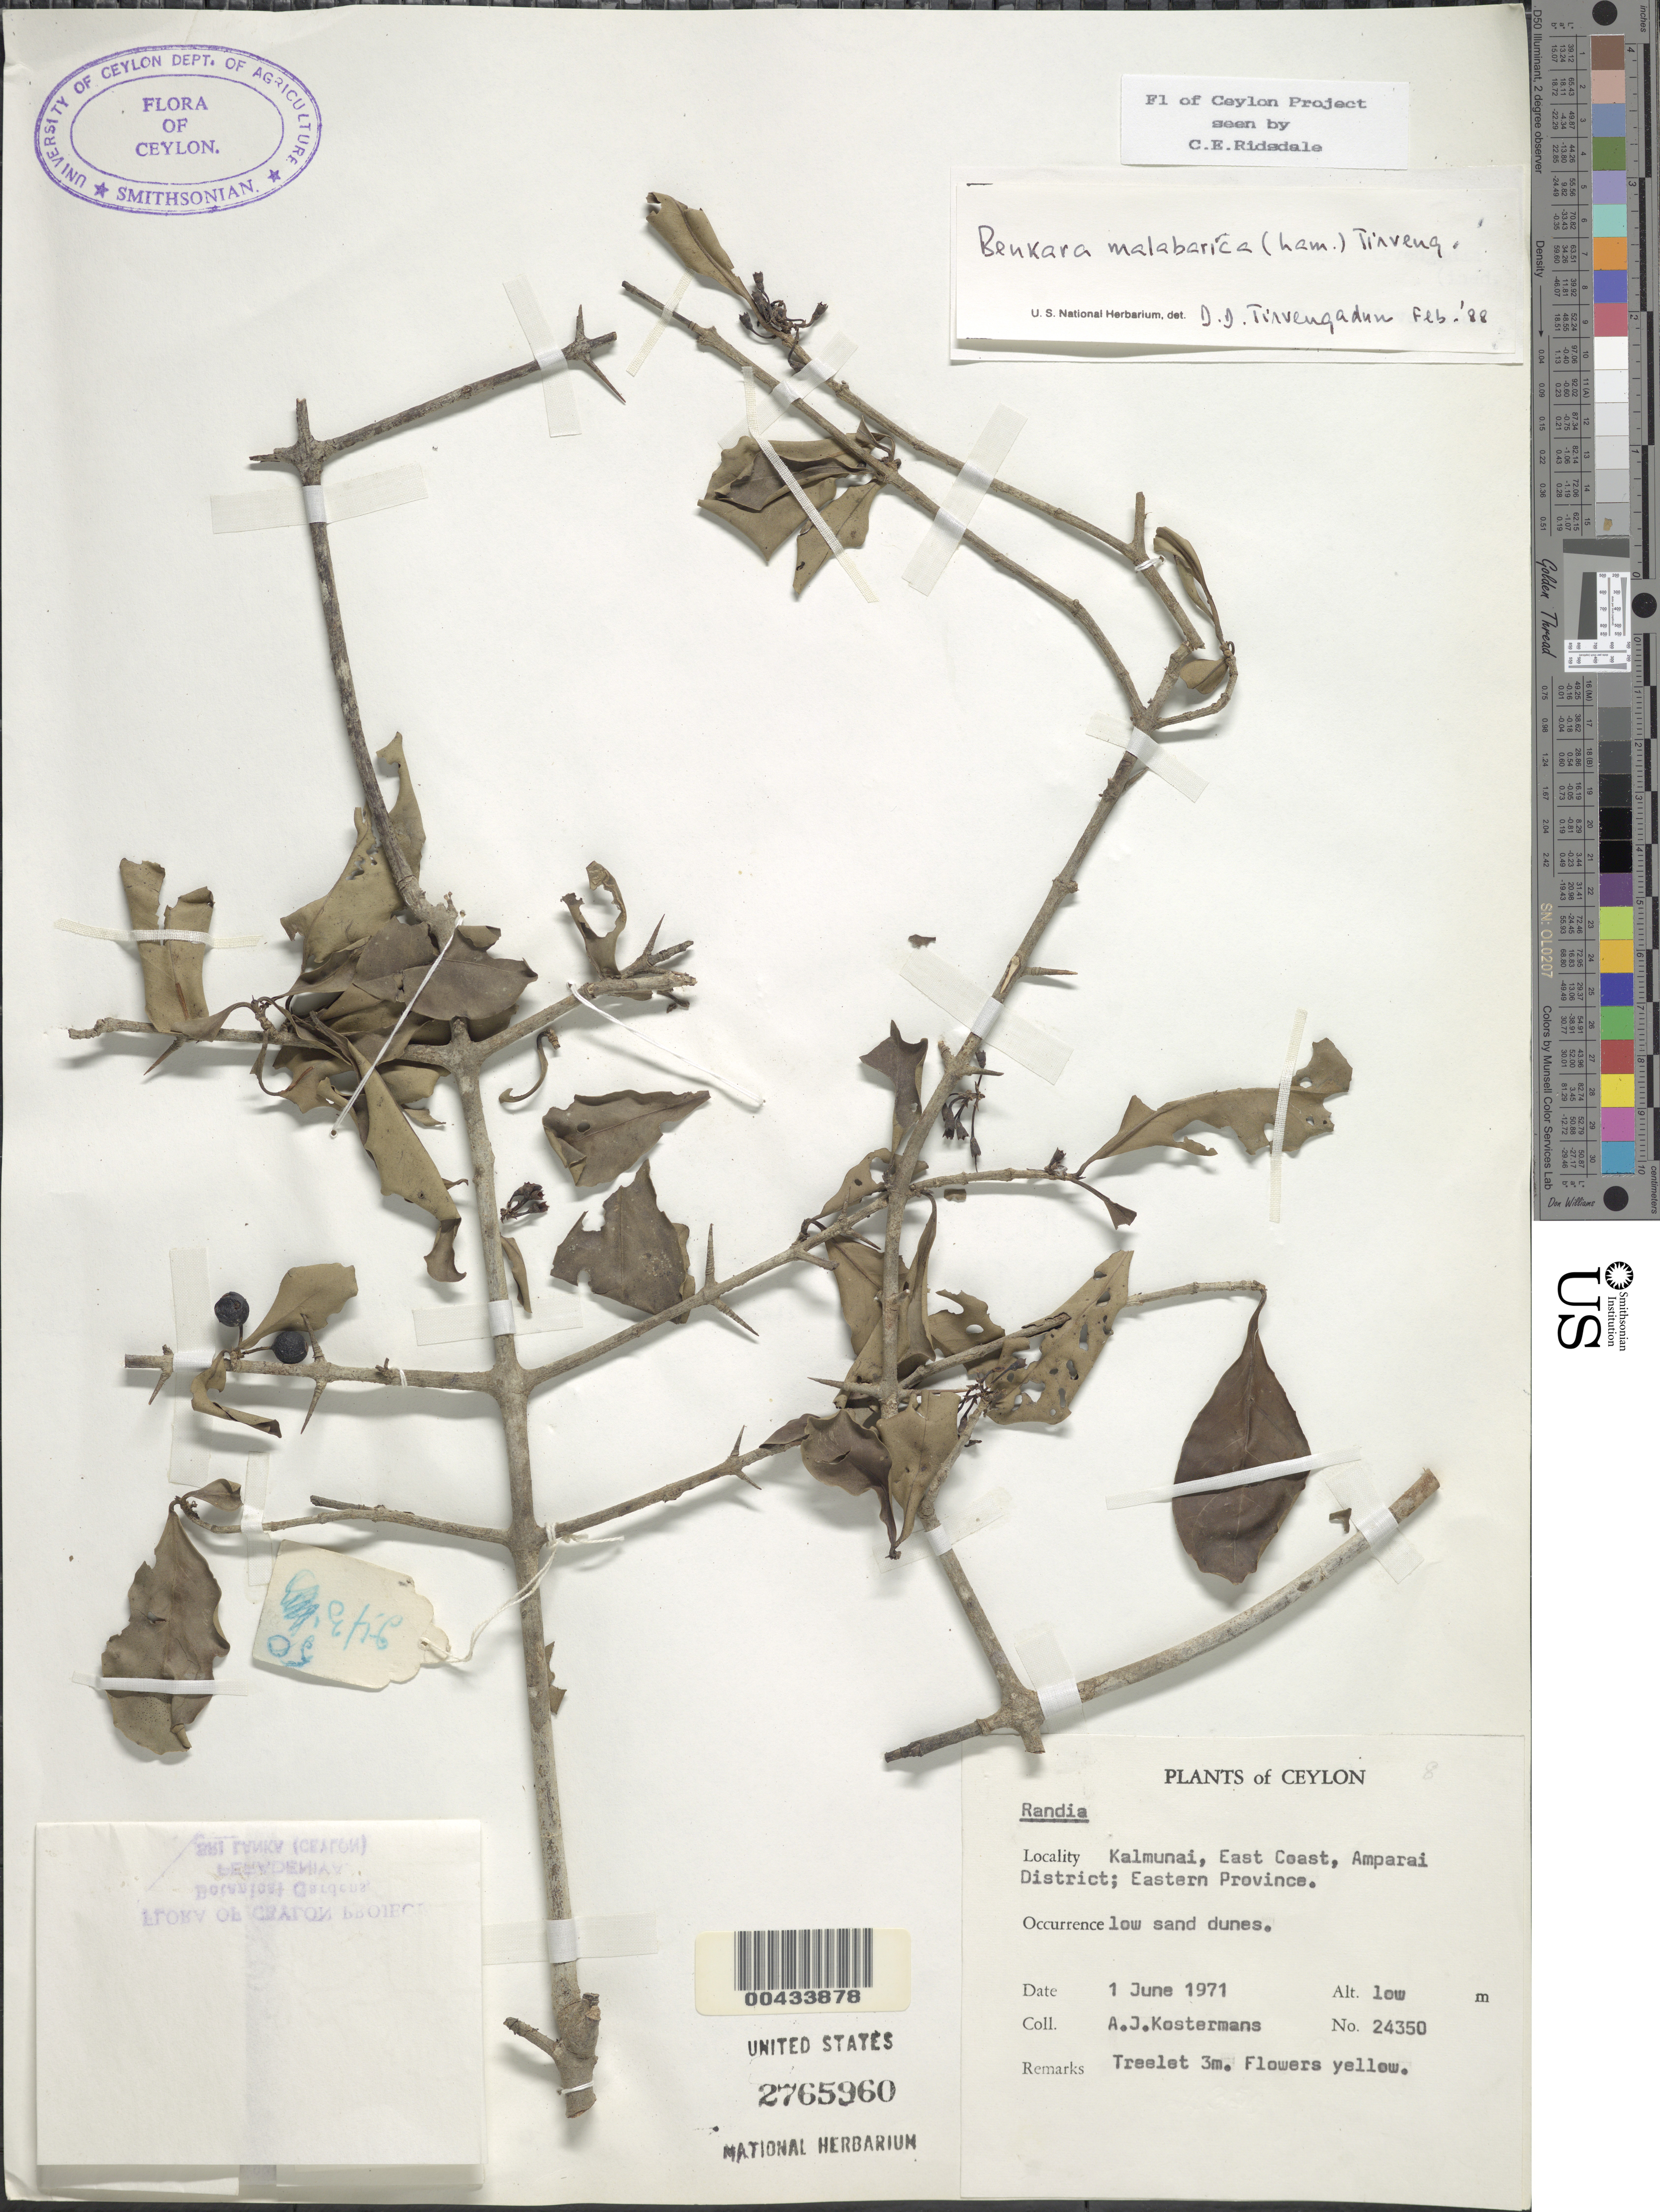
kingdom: Plantae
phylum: Tracheophyta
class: Magnoliopsida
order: Gentianales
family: Rubiaceae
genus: Benkara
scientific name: Benkara malabarica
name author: (Lam.) Tirveng.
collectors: A. J. G. Kostermans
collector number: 24350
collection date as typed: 01 Jun 1971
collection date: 1971-06-01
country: Sri Lanka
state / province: Eastern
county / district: Ampara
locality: Kalmunai, East Coast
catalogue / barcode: US 2765960